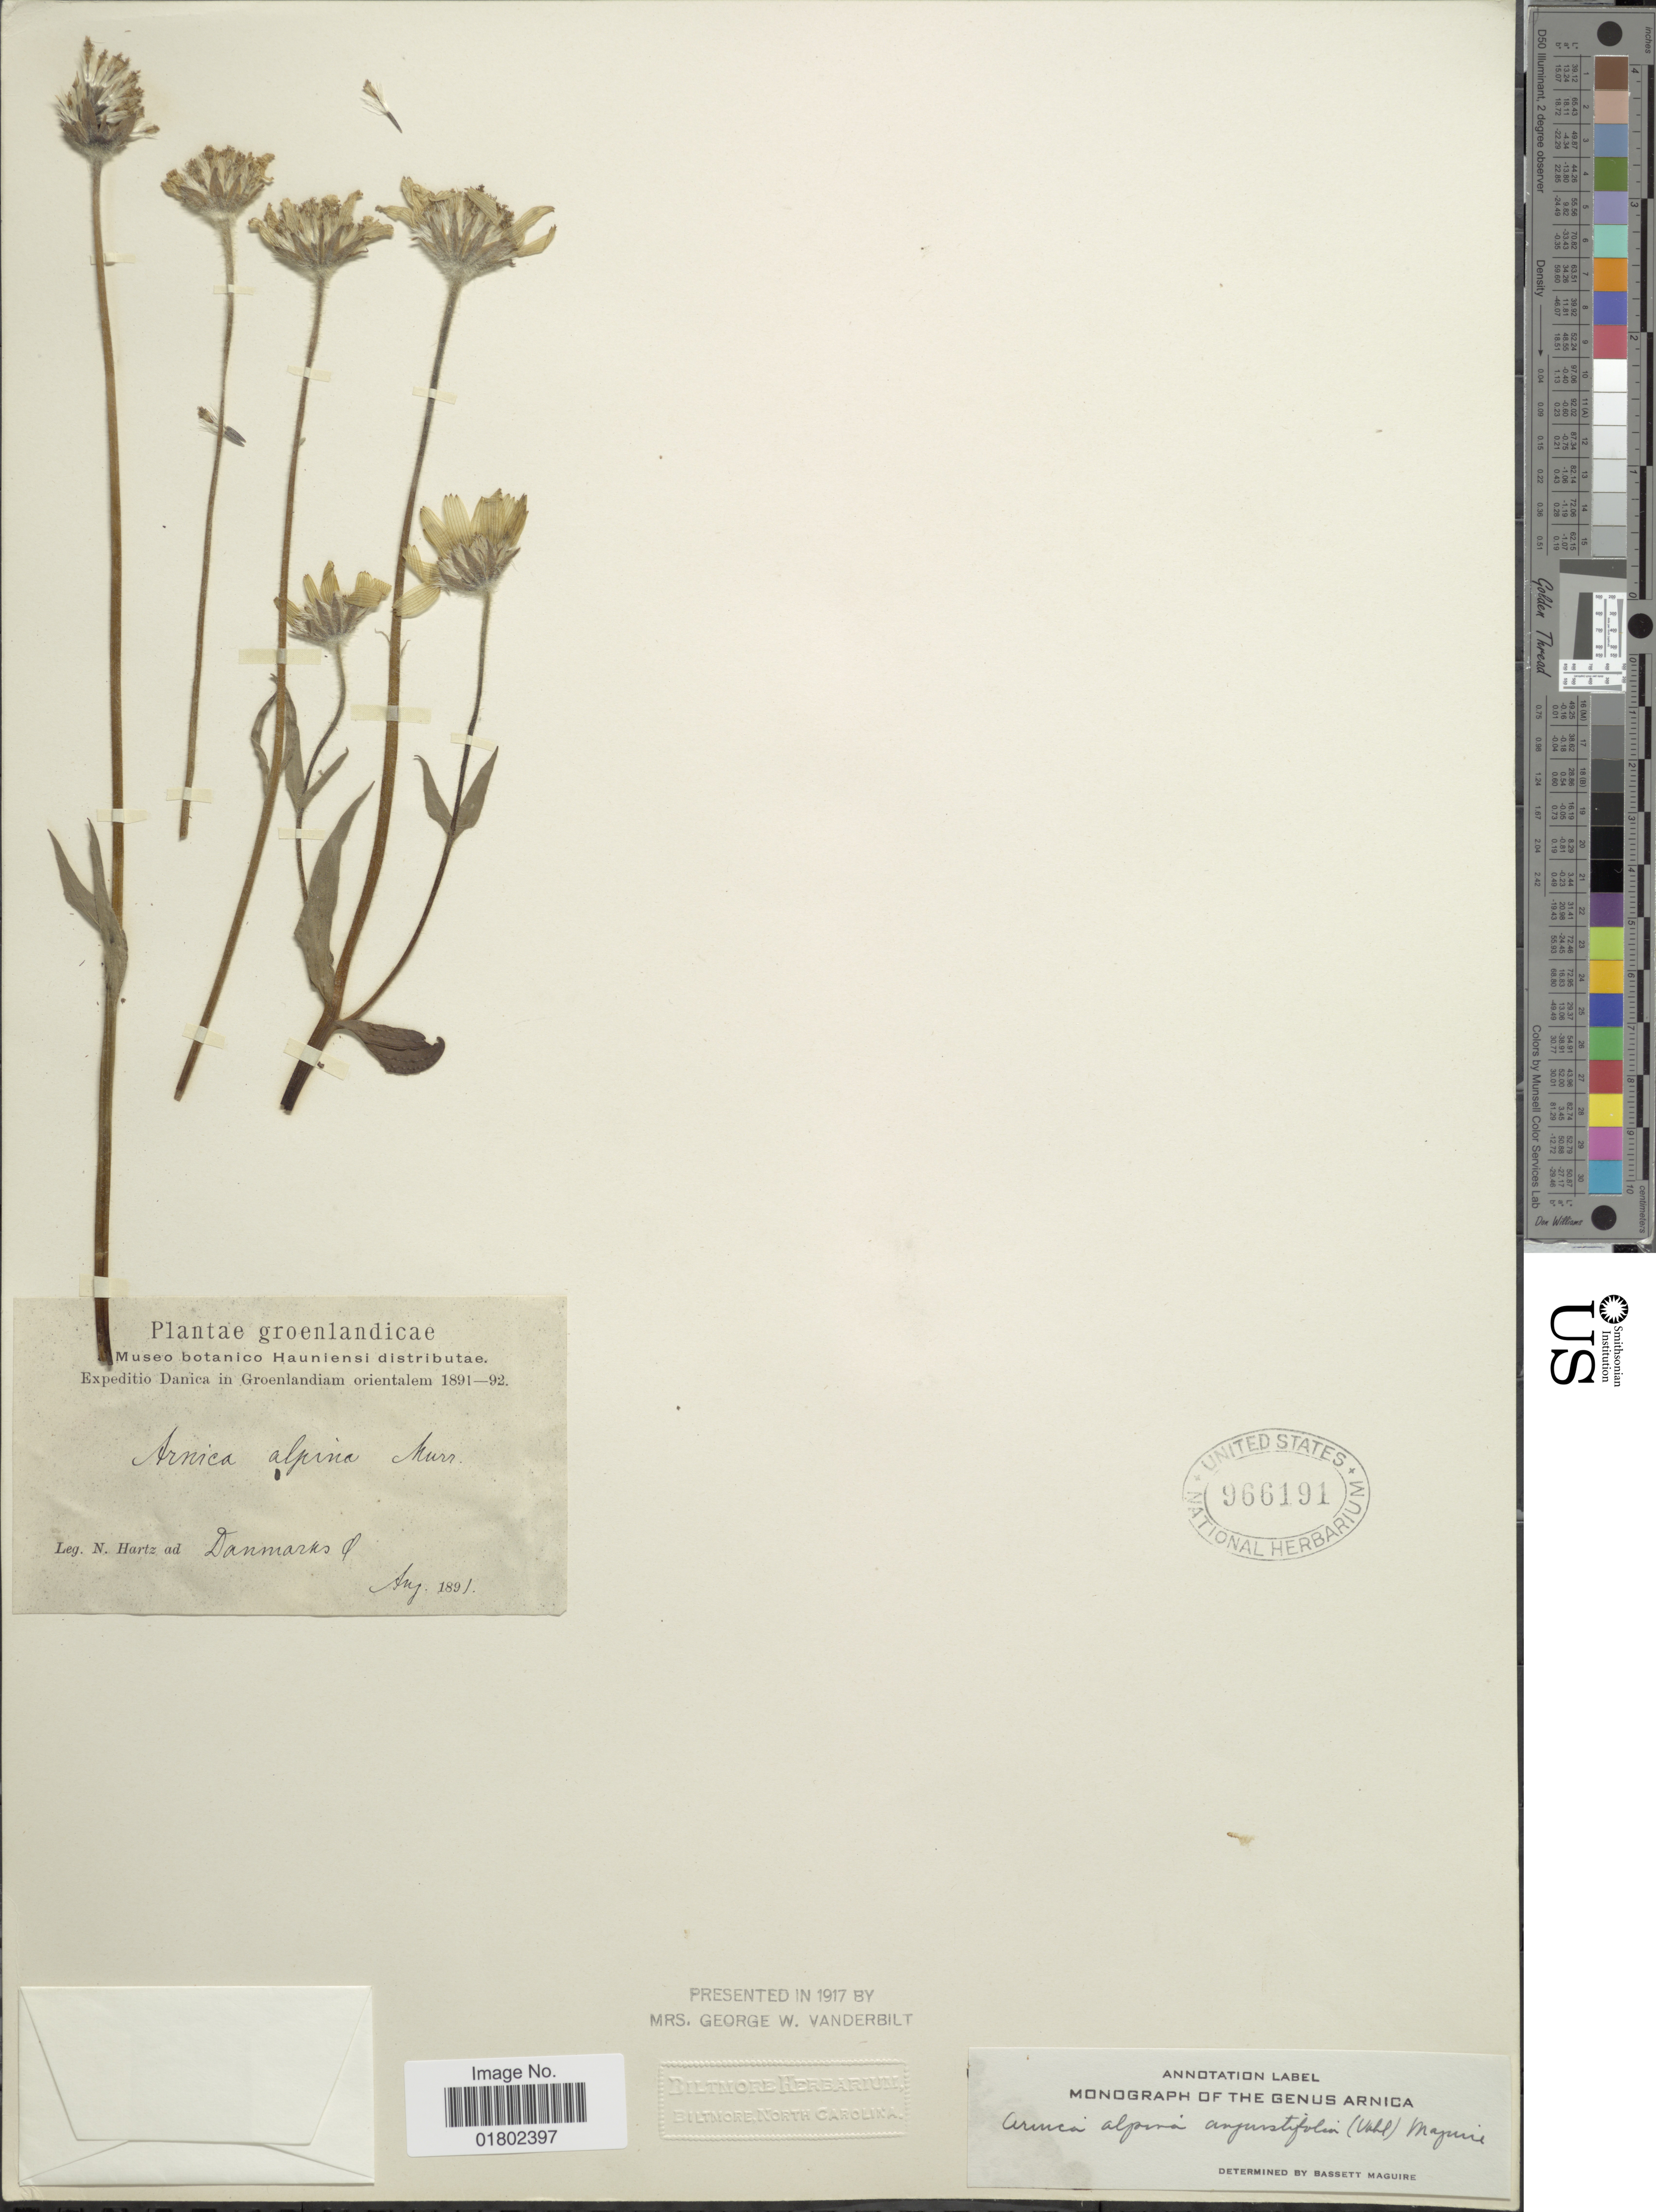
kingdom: Plantae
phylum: Tracheophyta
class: Magnoliopsida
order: Asterales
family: Asteraceae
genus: Arnica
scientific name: Arnica alpina var. angustifolia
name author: (Vahl) Maguire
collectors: N. Hartz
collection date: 1891-08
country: Greenland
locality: Groenlandicae, Danmarks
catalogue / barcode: US 966191